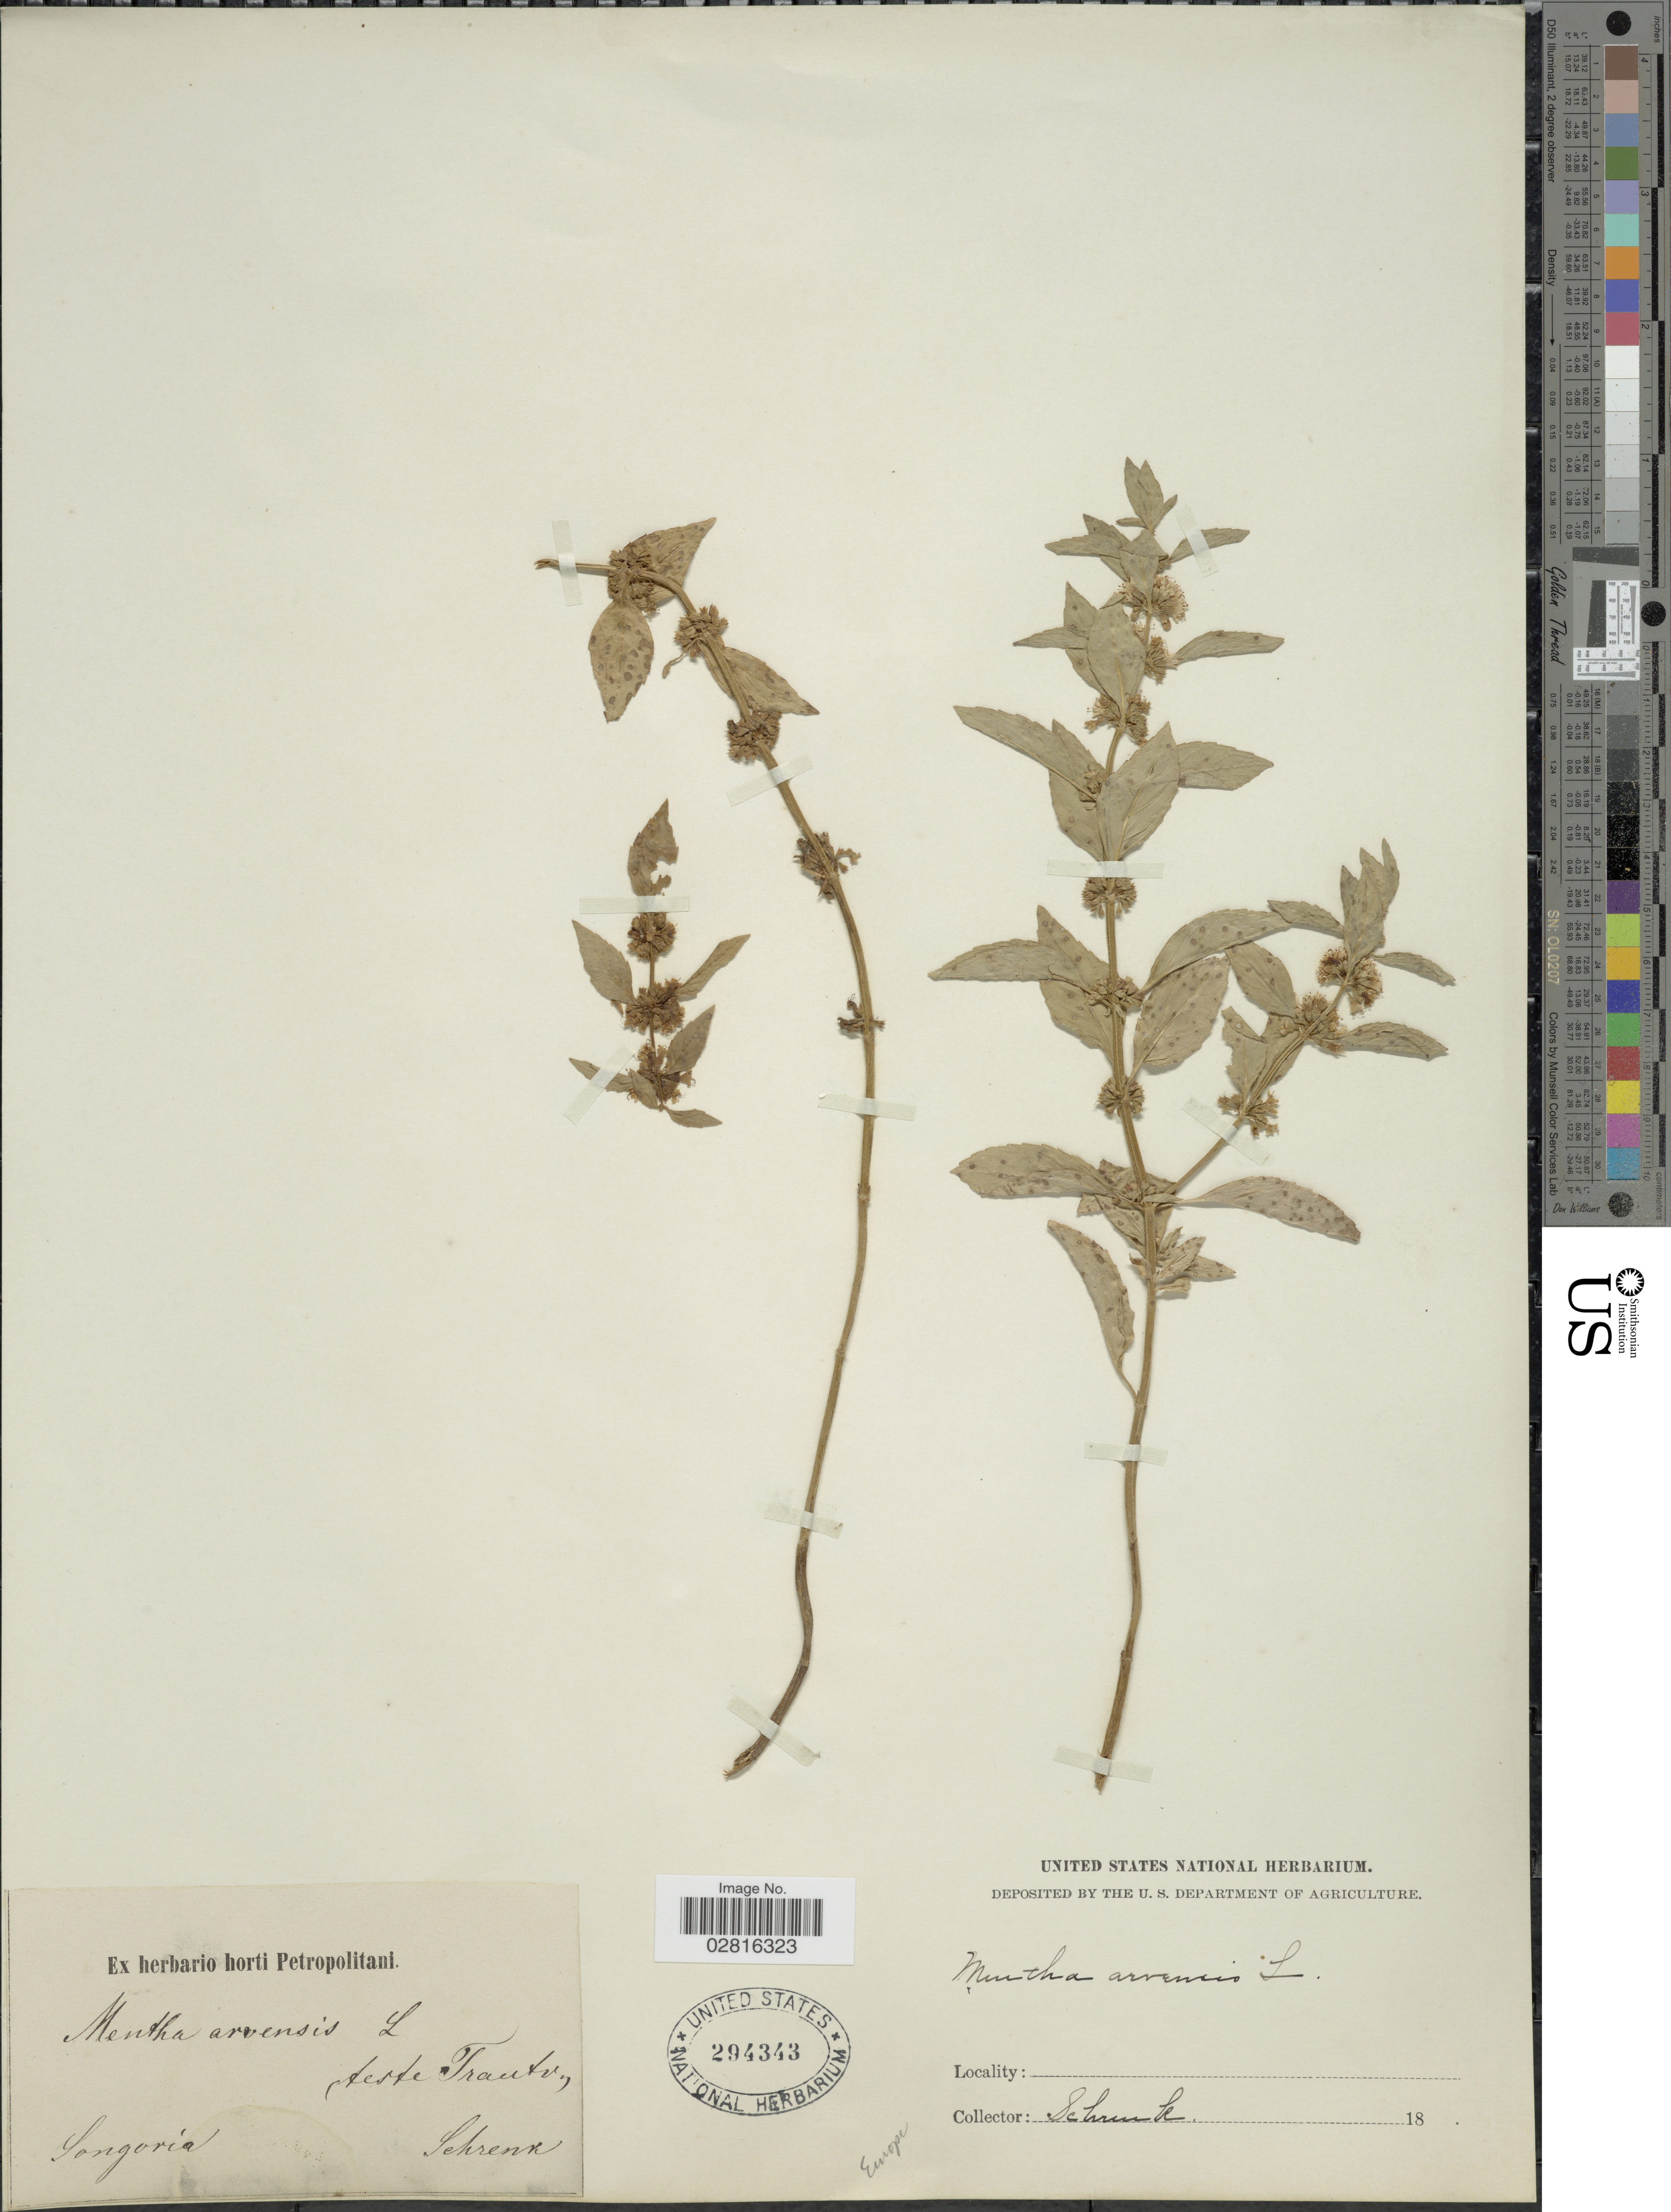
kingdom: Plantae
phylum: Tracheophyta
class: Magnoliopsida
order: Lamiales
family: Lamiaceae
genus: Mentha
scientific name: Mentha arvensis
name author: L.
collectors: A.G. Schrenk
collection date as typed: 18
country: Kazakhstan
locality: Songoria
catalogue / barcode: US 294343